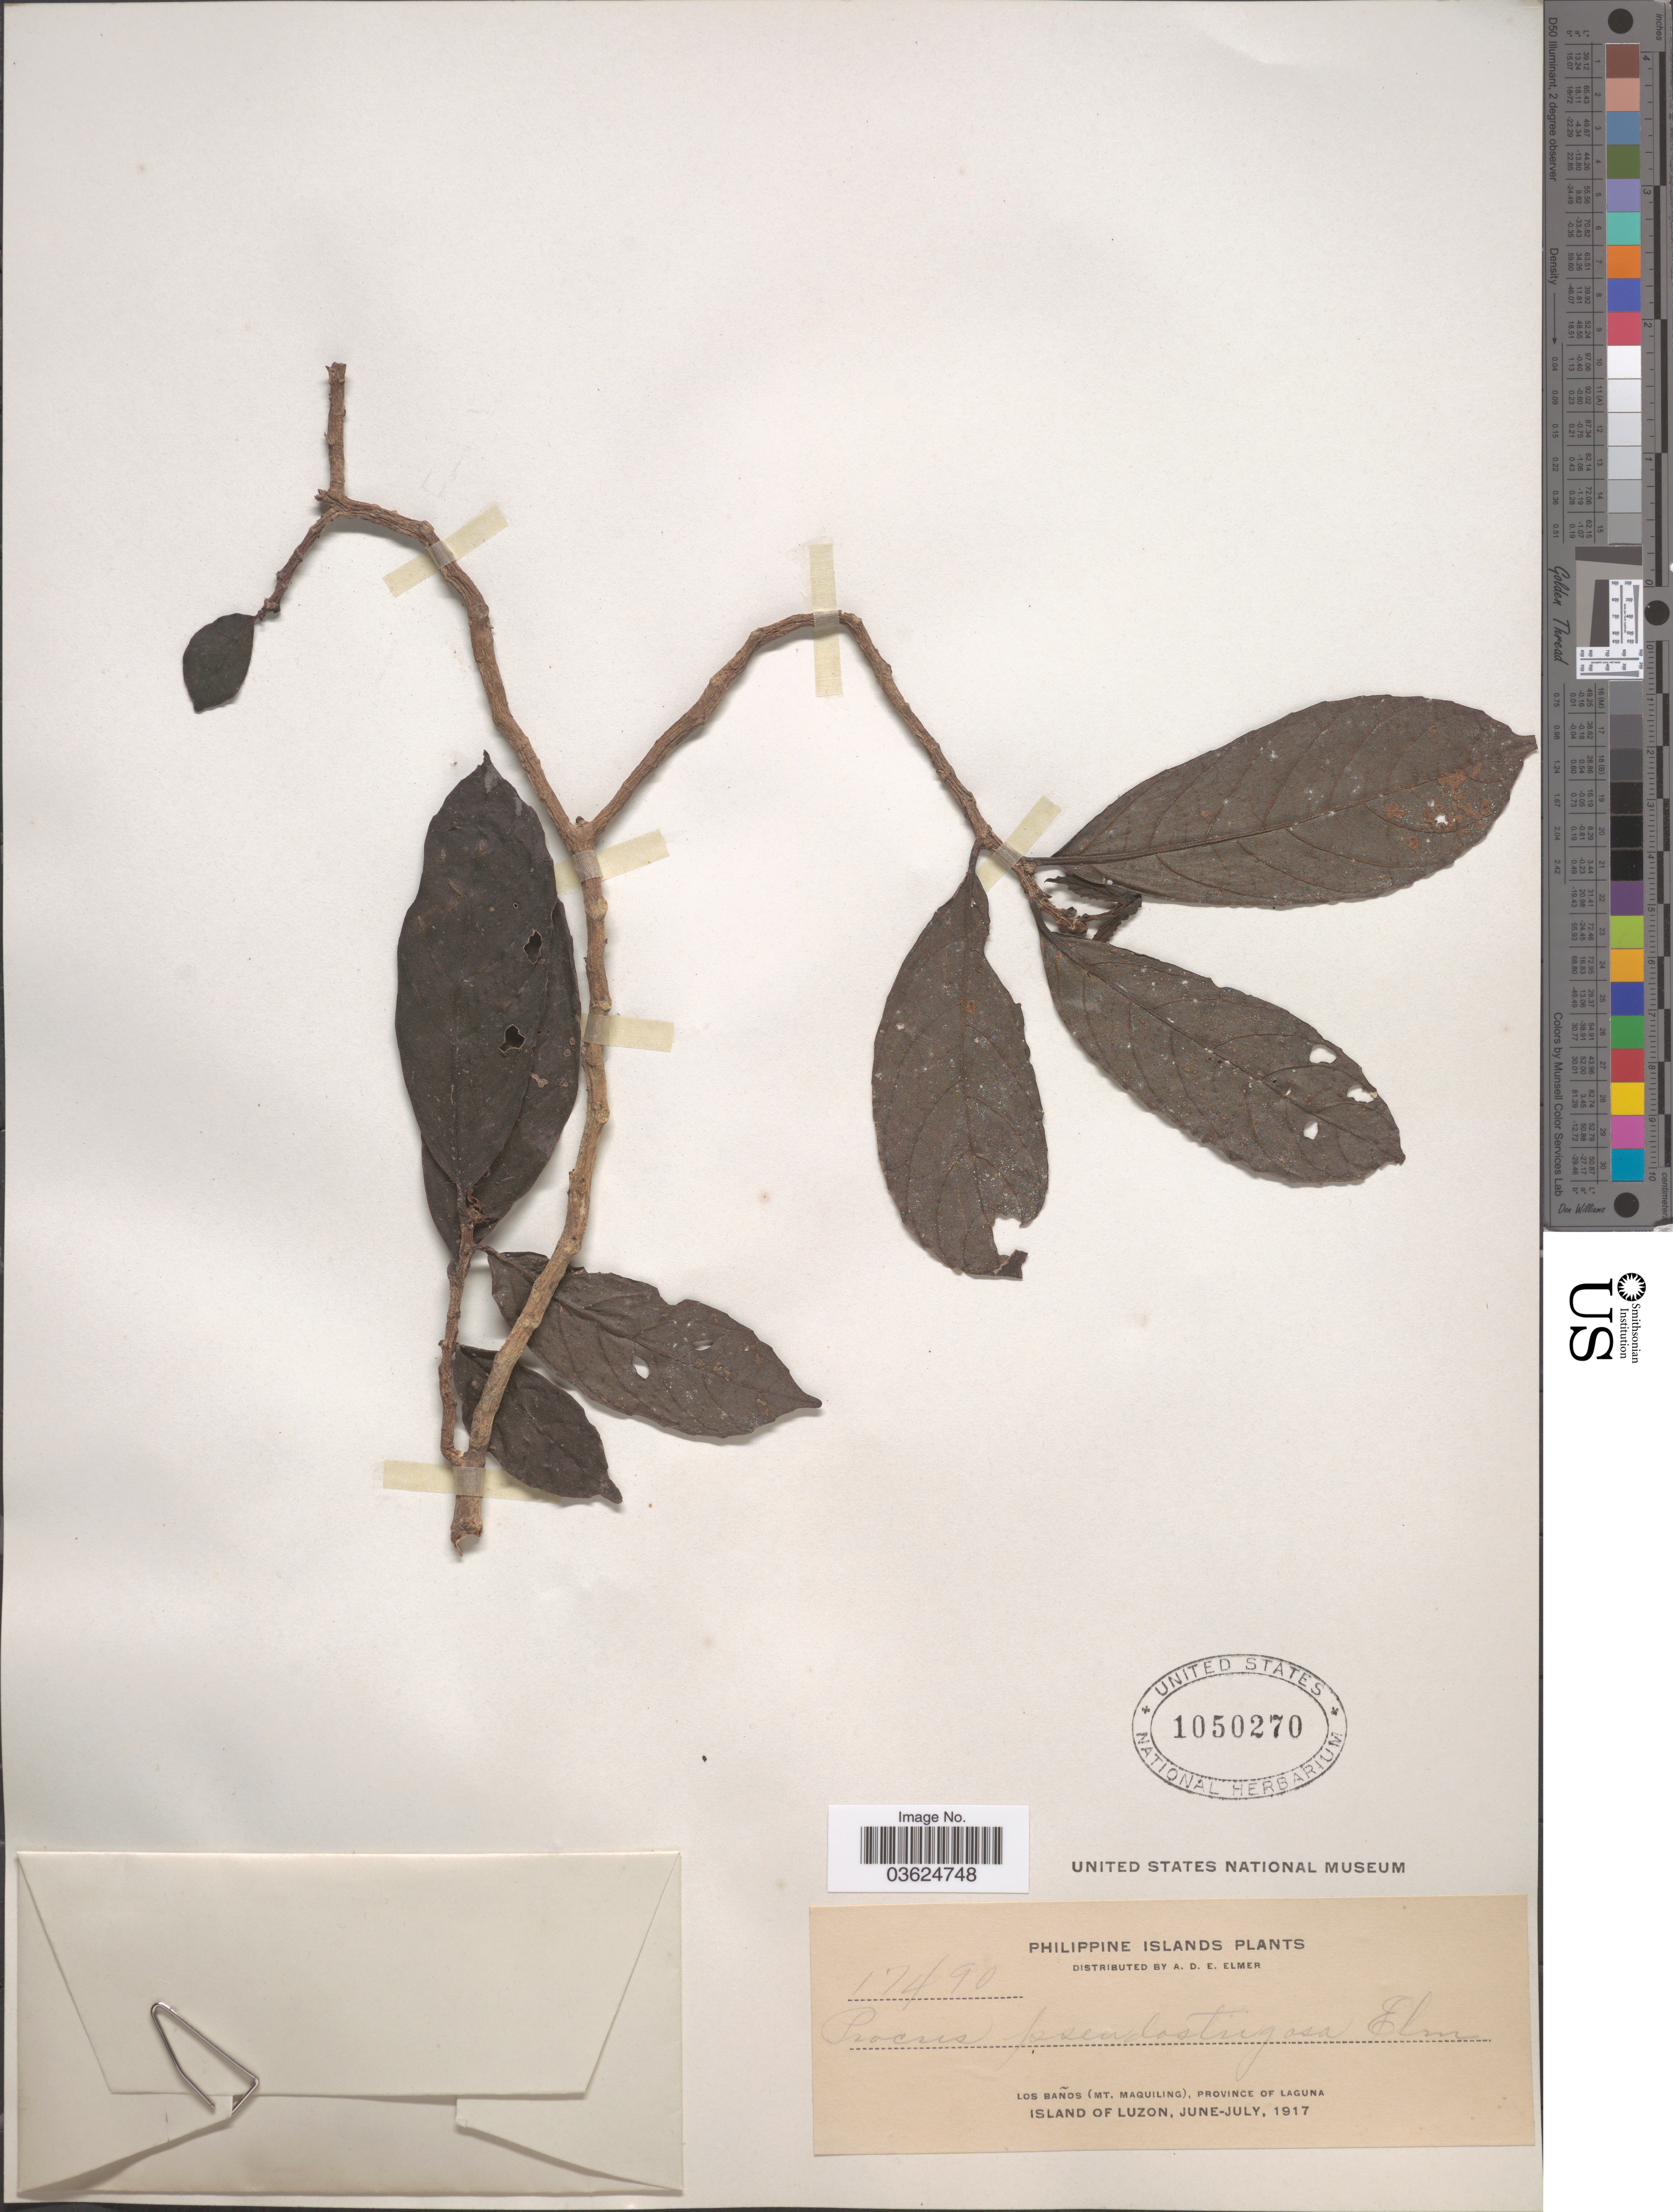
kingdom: Plantae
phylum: Tracheophyta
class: Magnoliopsida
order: Rosales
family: Urticaceae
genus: Procris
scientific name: Procris frutescens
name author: Blume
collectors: A. D. E. Elmer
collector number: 17490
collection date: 1917-06/1917-07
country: Philippines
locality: Los Baños (Mt. Maquiling), Province of Laguna. Island of Luzon.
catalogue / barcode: US 1050270